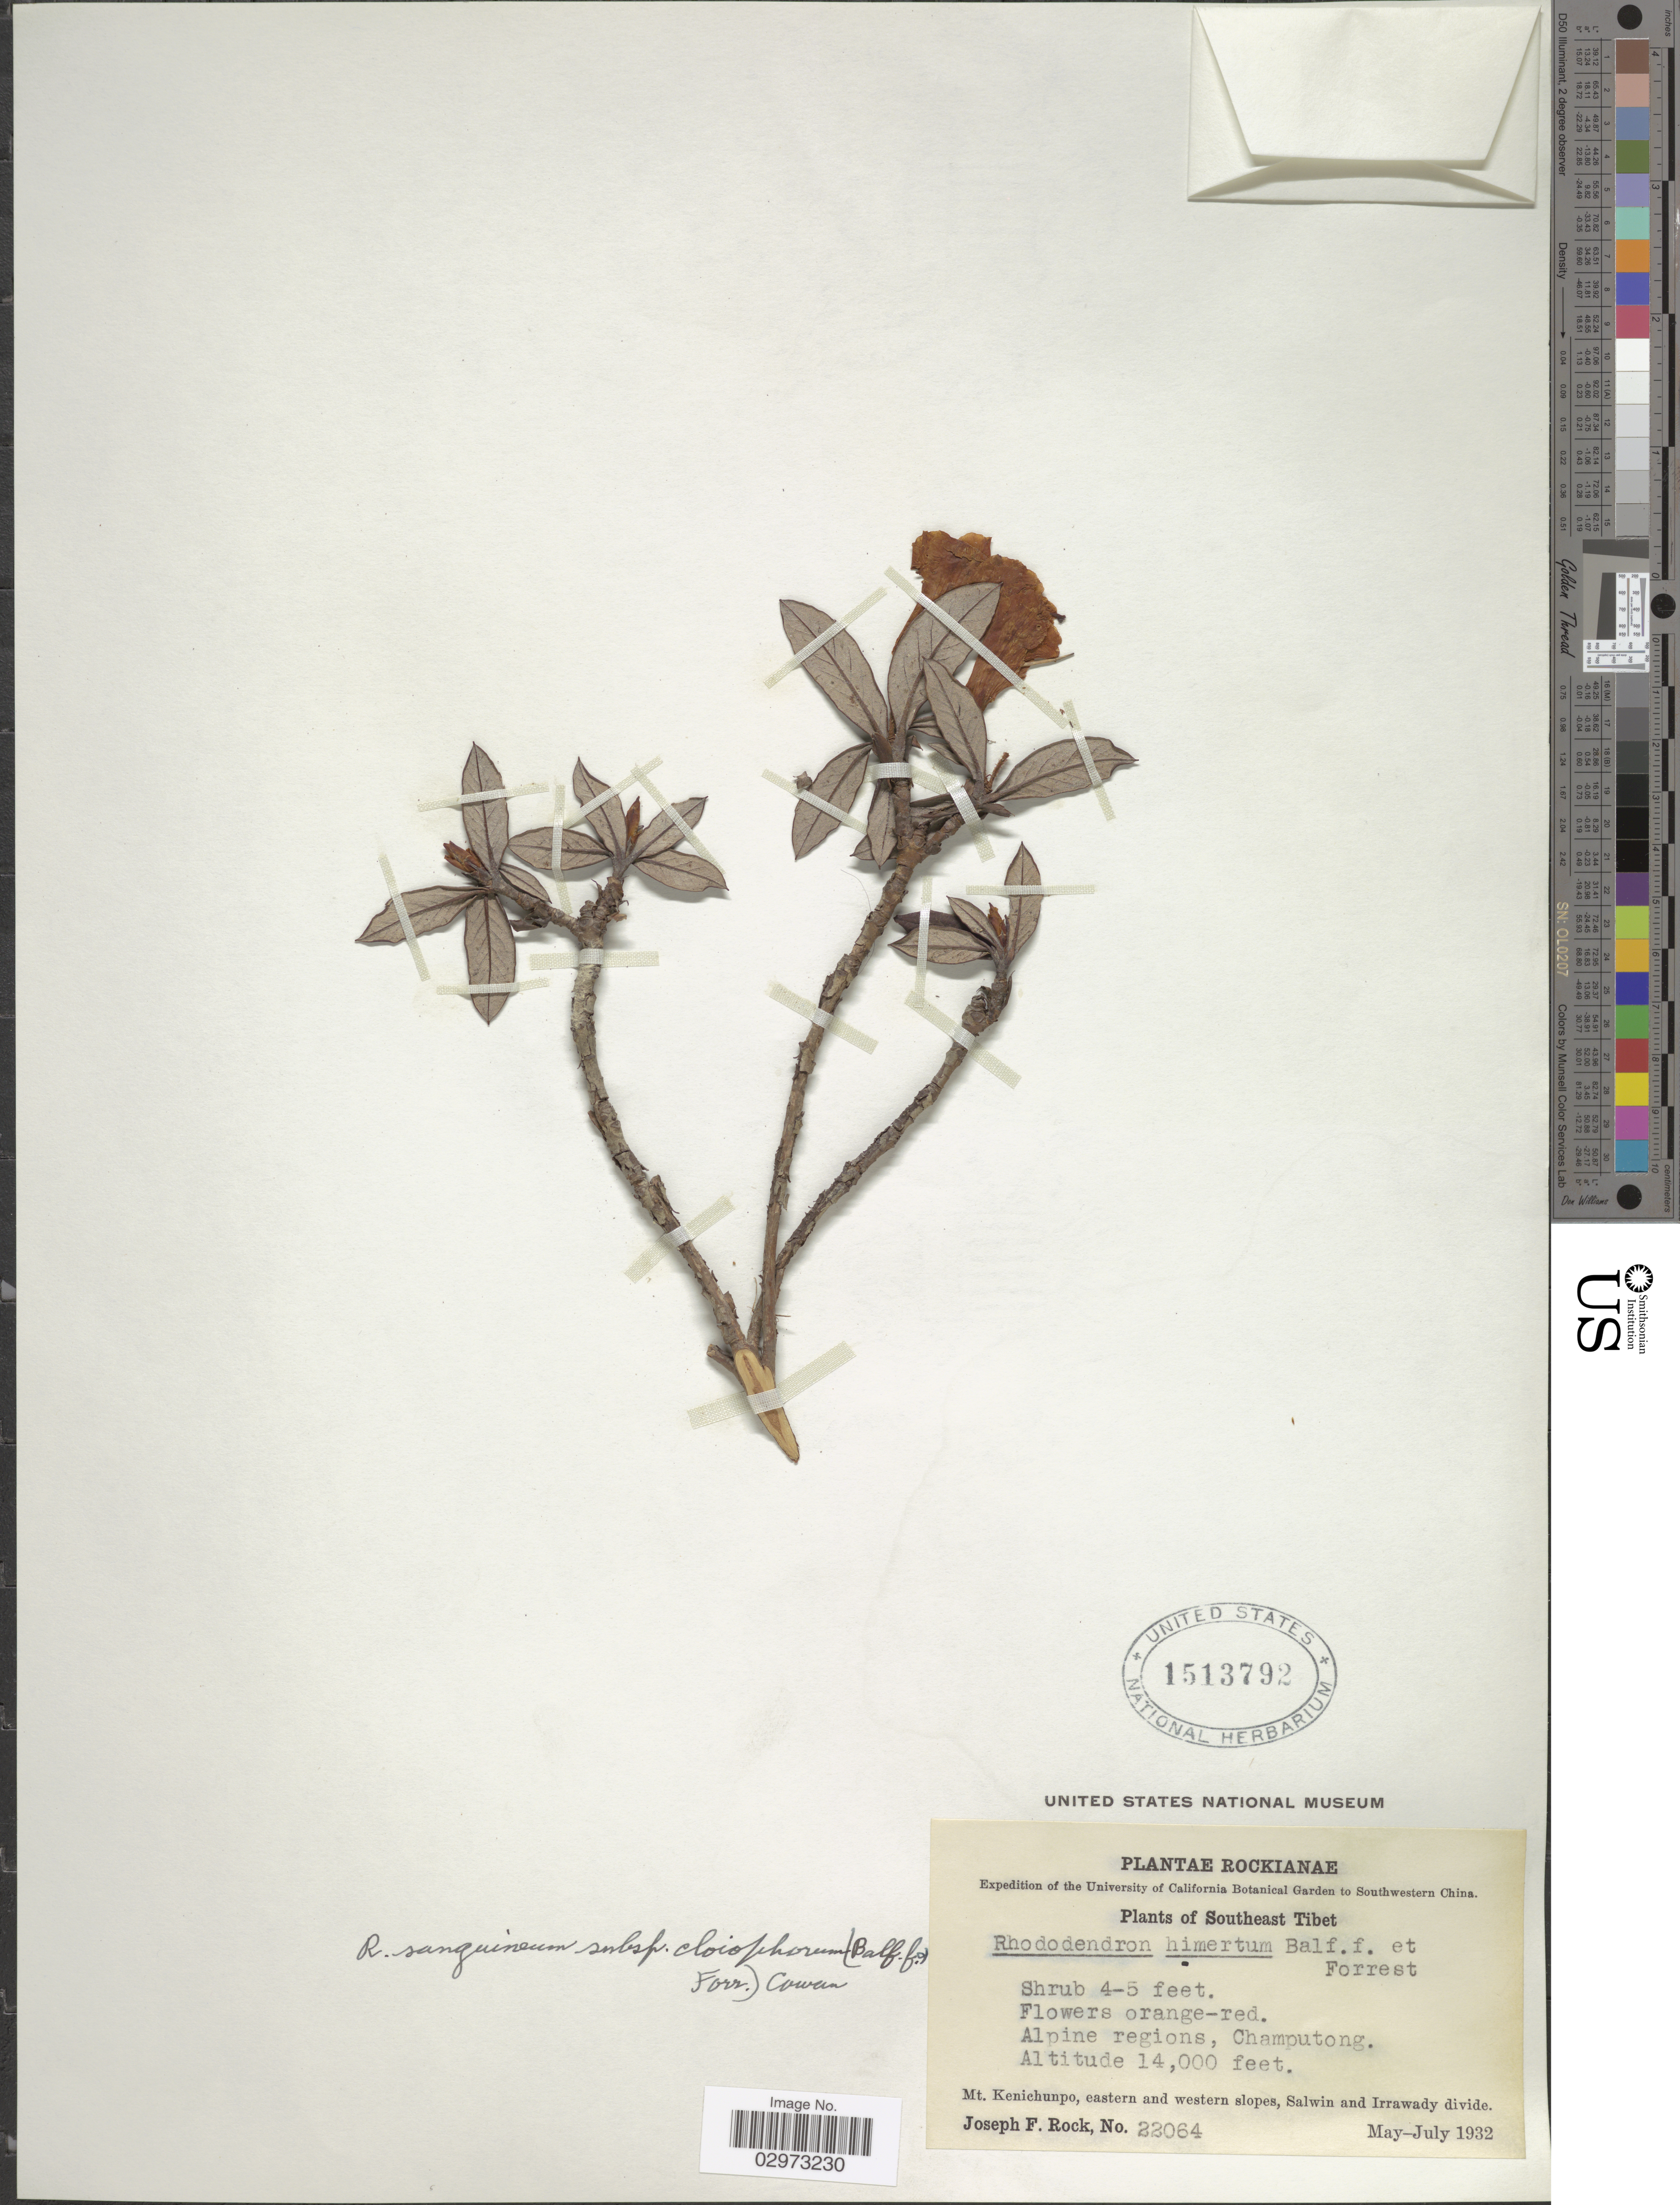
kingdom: Plantae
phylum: Tracheophyta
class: Magnoliopsida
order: Ericales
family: Ericaceae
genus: Rhododendron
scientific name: Rhododendron sanguineum subsp. cloiophorum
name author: (Balf. f. & Forrest) Cowan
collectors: J. F. Rock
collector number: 22064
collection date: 1932-05/1932-07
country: China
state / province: Xizang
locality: Southwestern China. Alpine regions, Champutong. Mt. Kenichunpo, eastern and western slopes, Salwin and Irrawady divide.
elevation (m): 4267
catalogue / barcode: US 1513792